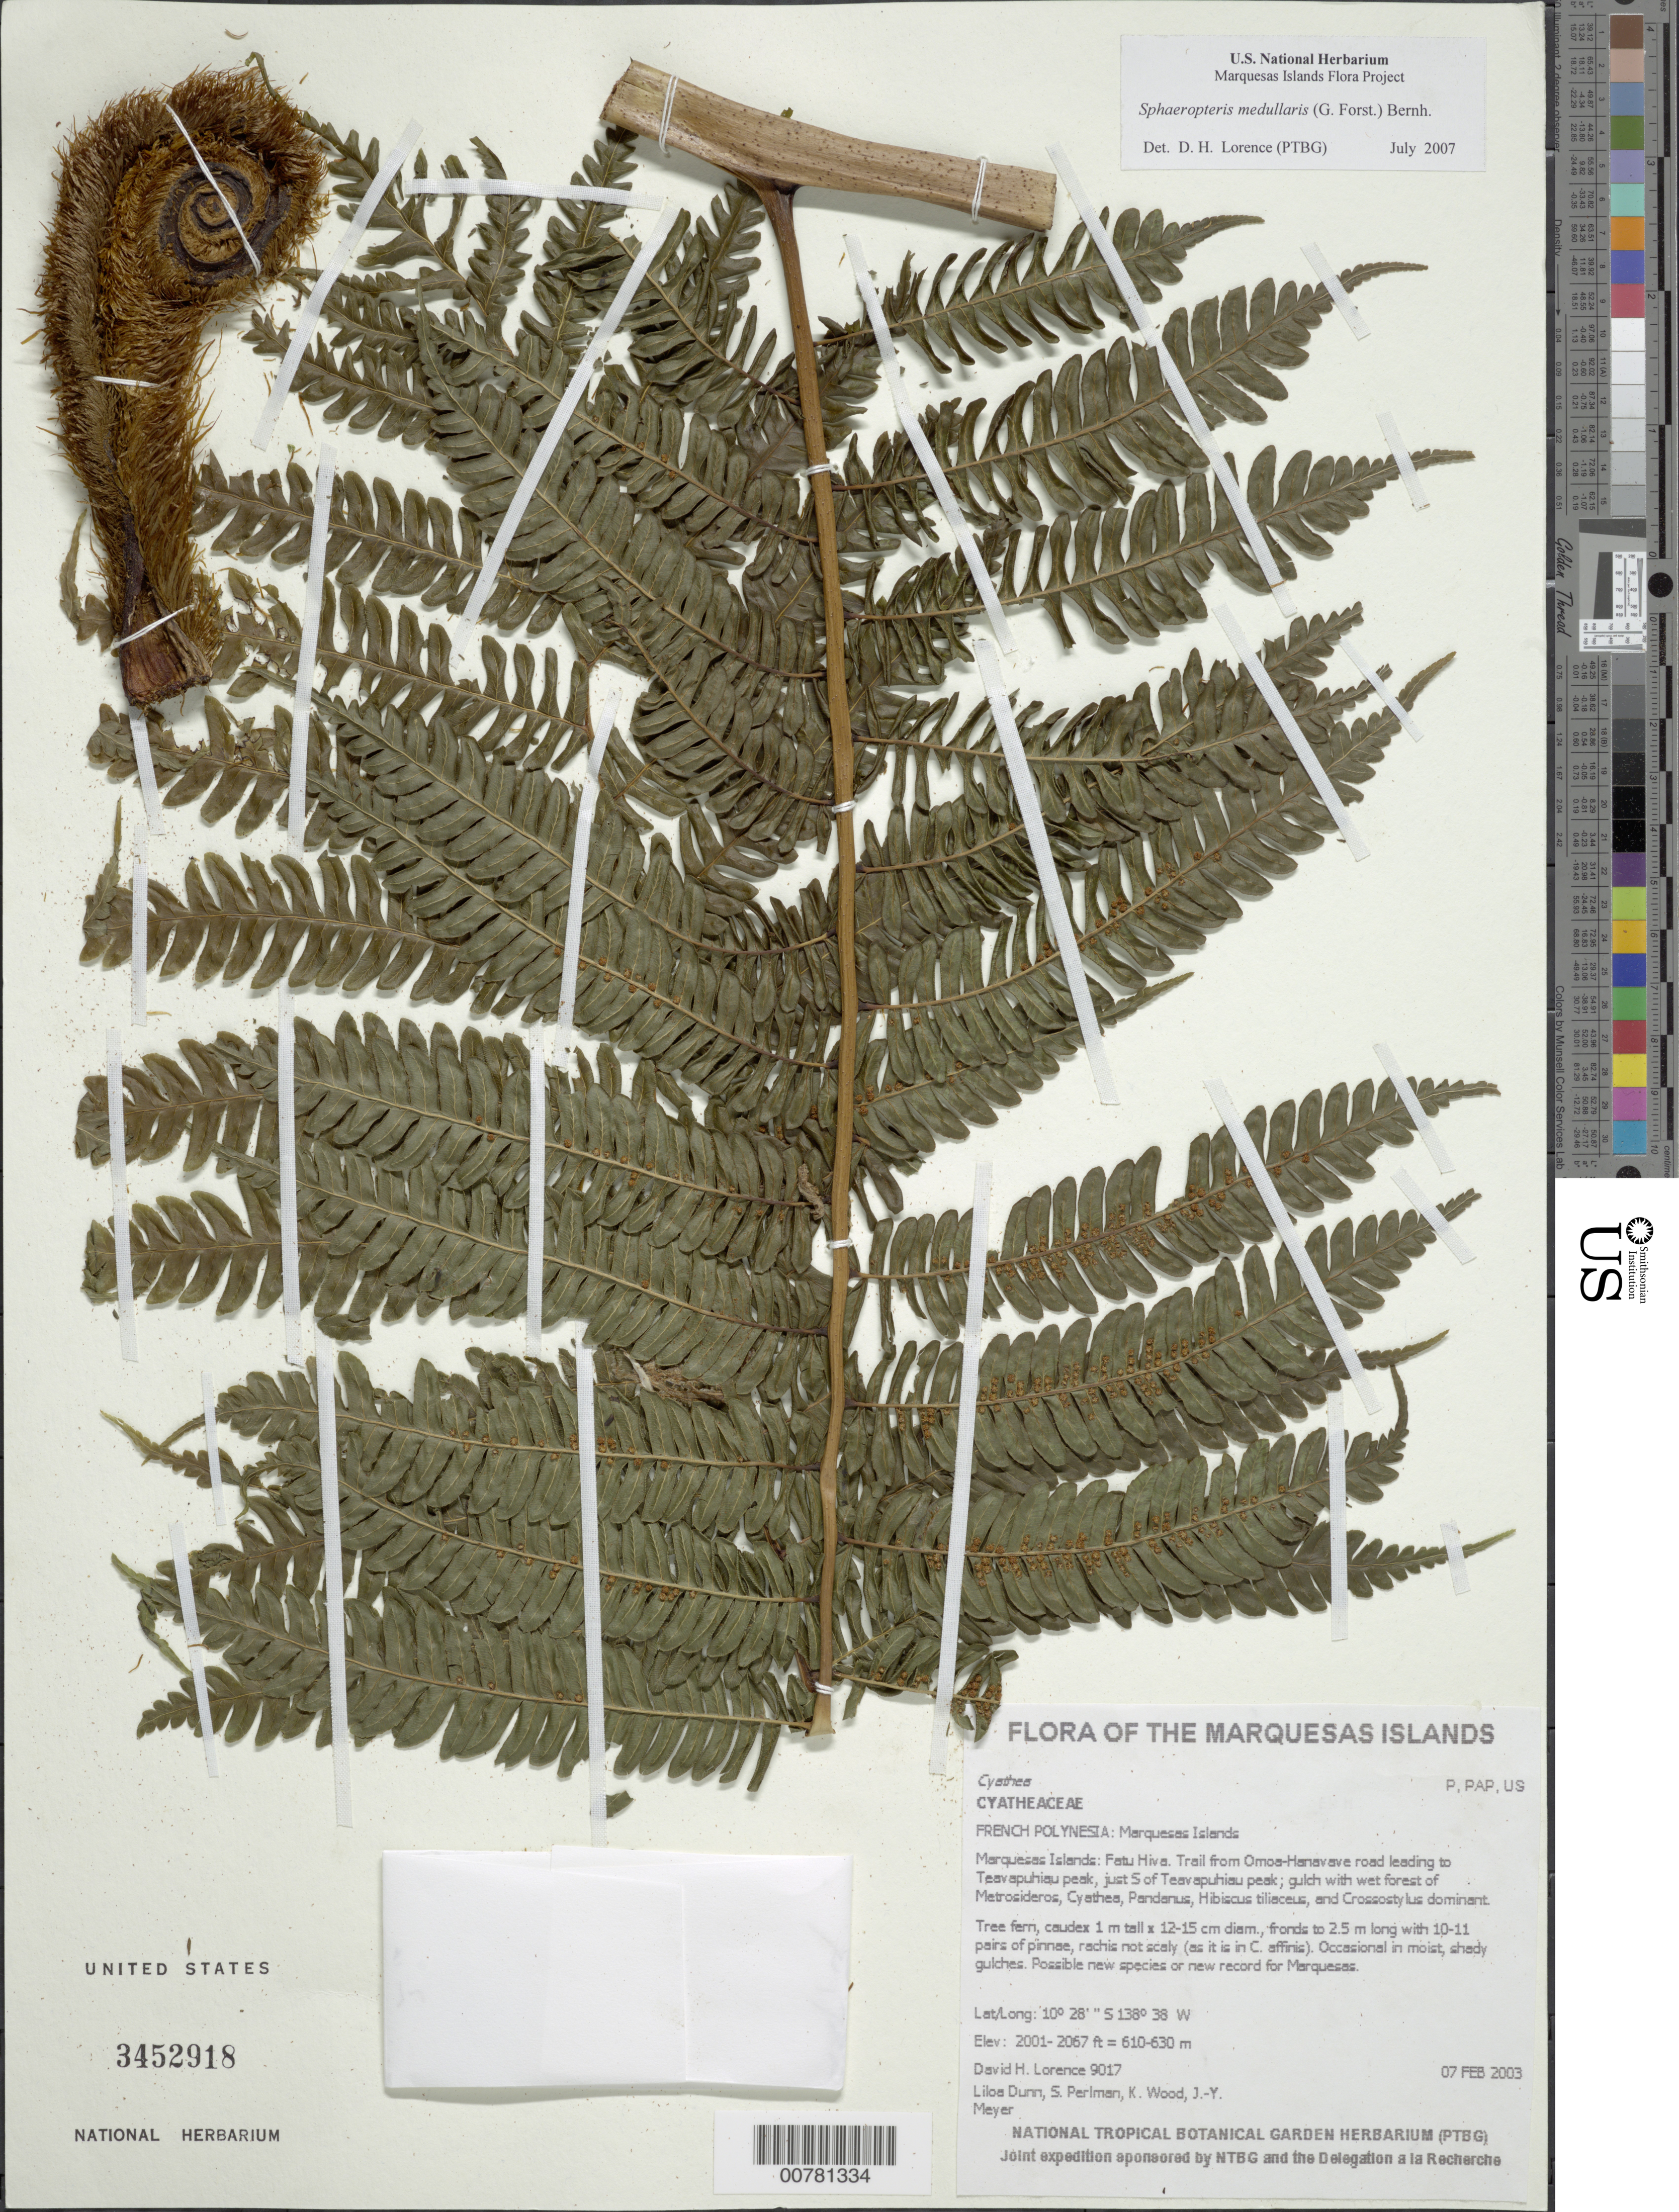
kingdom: Plantae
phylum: Tracheophyta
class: Polypodiopsida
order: Cyatheales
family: Cyatheaceae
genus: Sphaeropteris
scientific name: Sphaeropteris medullaris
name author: (G. Forst.) Bernh.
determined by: Lorence, David H., (PTBG), National Tropical Botanical Garden (UNITED STATES)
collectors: D. Lorence, L. Dunn, S. P. Perlman, K. R. Wood & J.-Y. Meyer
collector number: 9017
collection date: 2003-02-07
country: French Polynesia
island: Fatu Hiva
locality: Trail from Omoa-Hanavave road leading to Teavapuhiau peak, just S of Teavapuhiau peak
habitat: Gulch with wet forest; occasional in moist, shady gulches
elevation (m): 610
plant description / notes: Possible new species or new record for Marquesas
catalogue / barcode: US 3452918